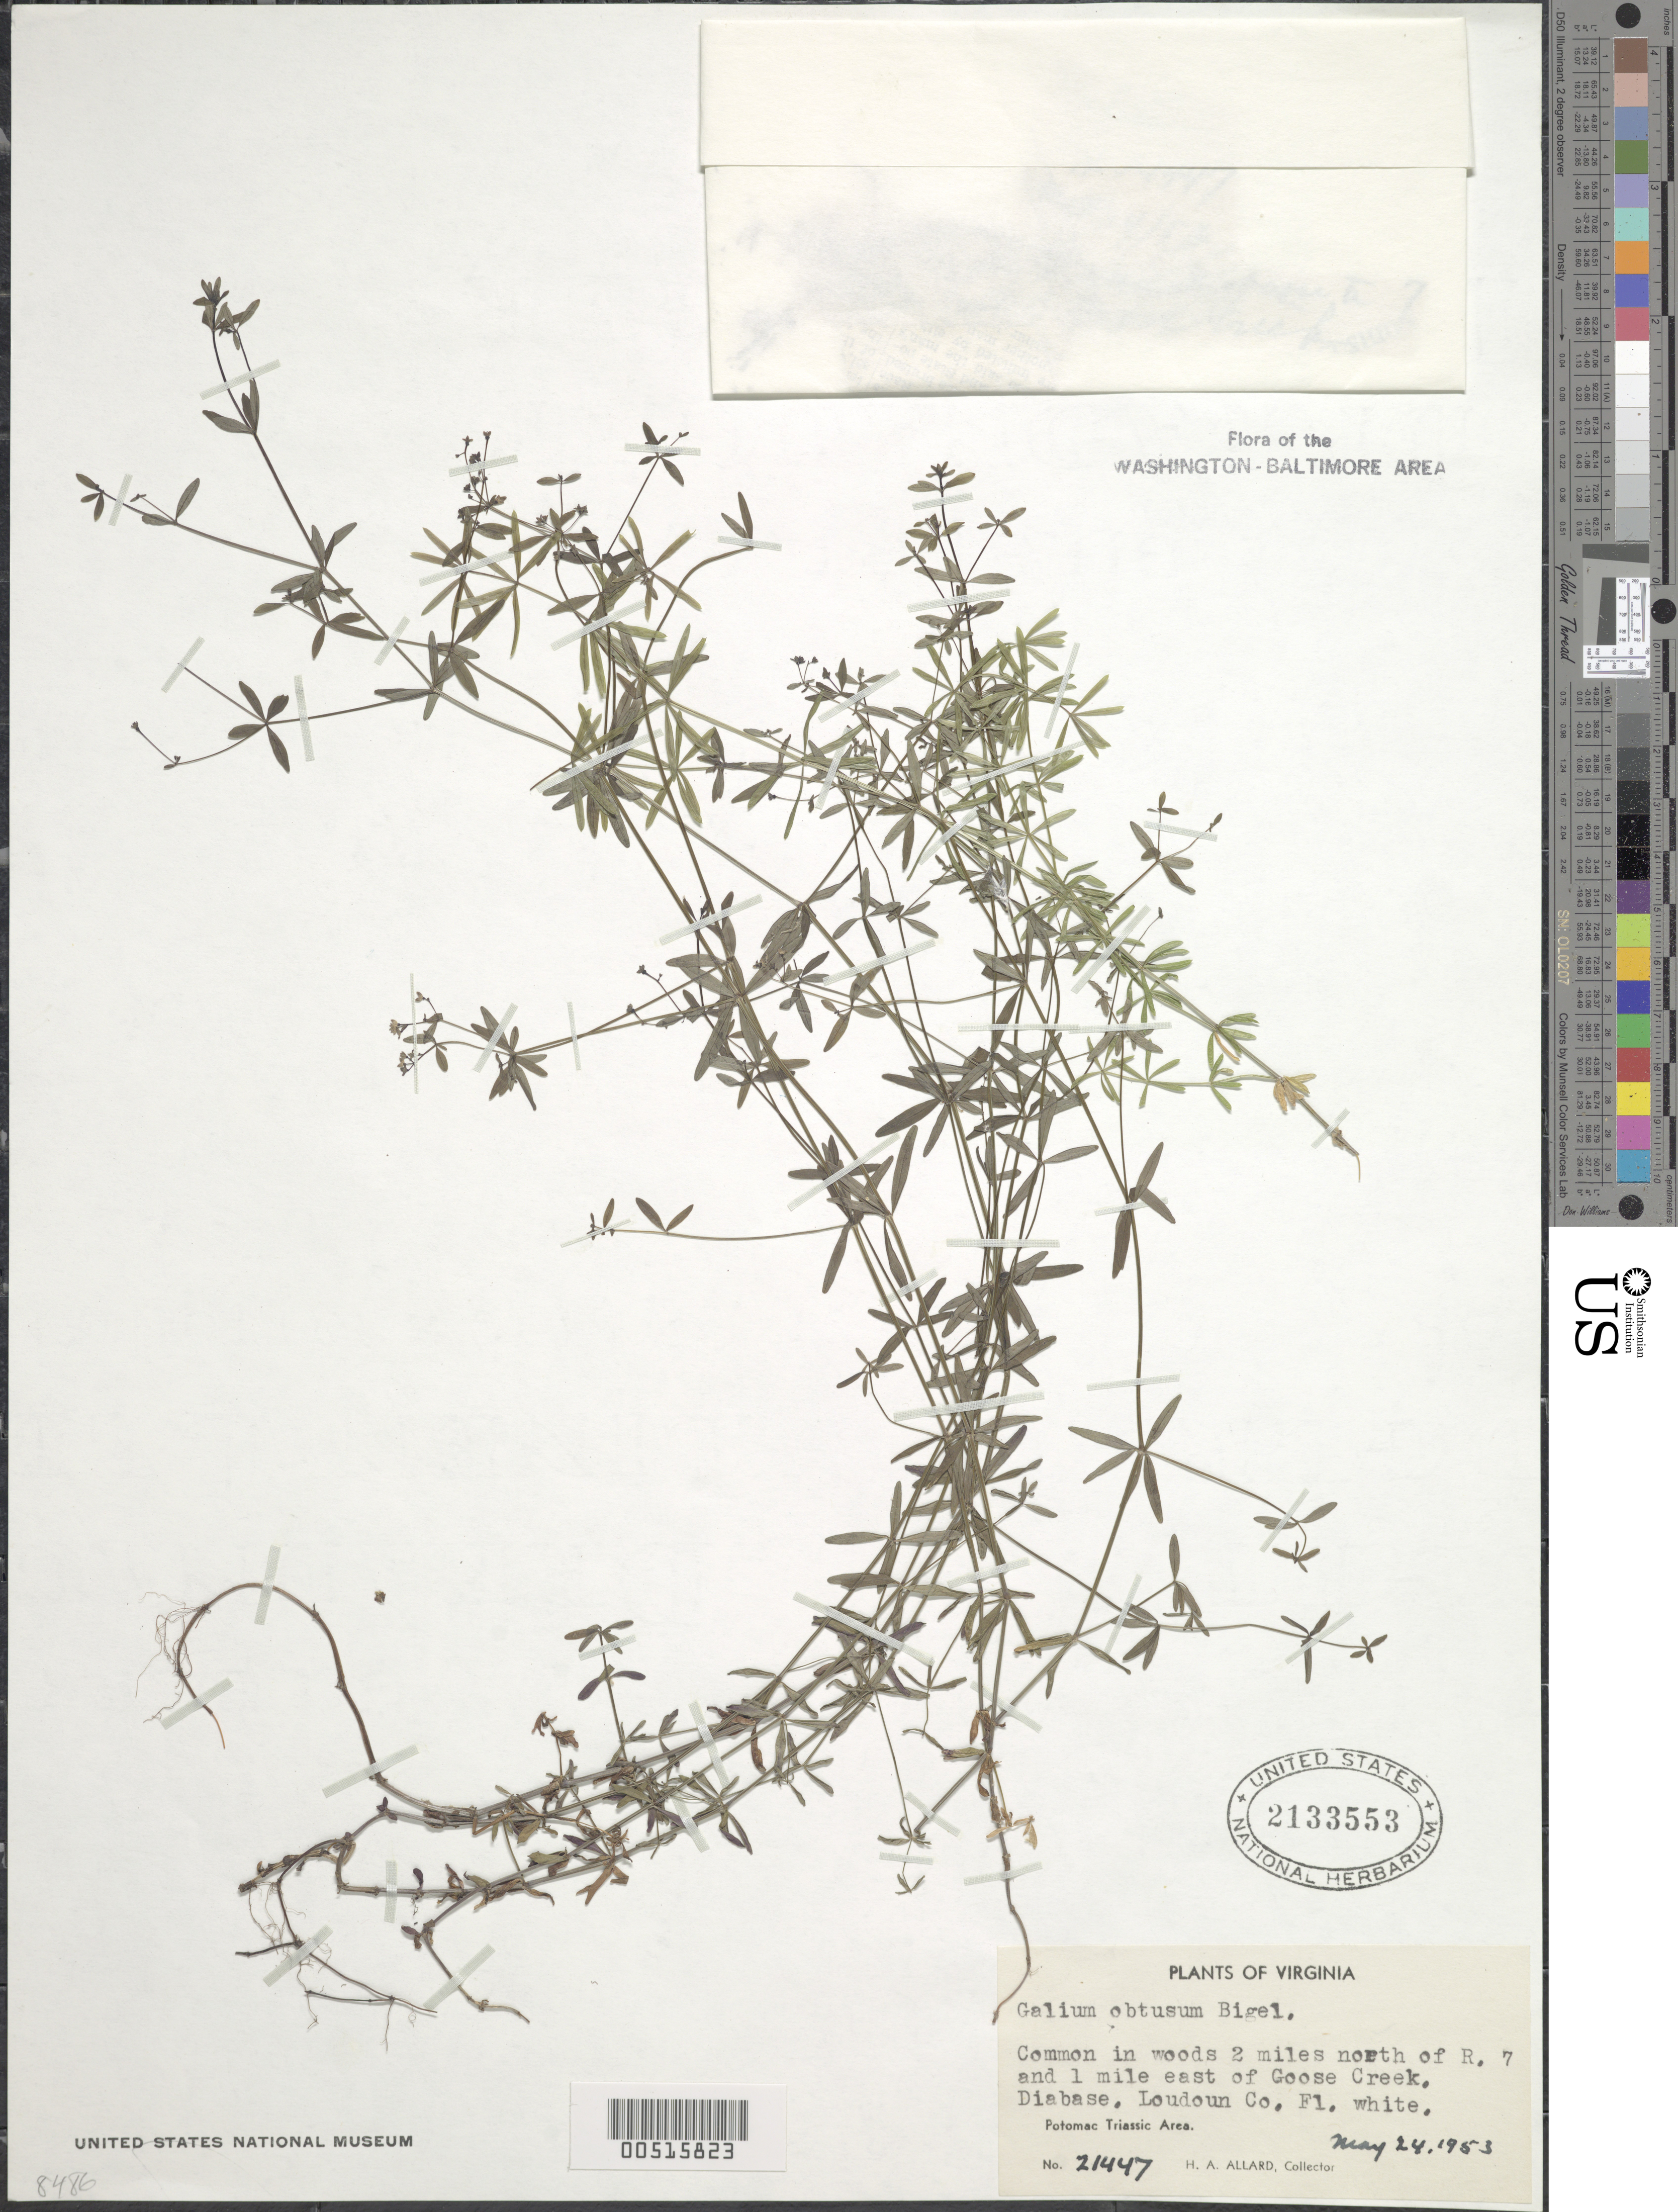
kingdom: Plantae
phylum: Tracheophyta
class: Magnoliopsida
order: Gentianales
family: Rubiaceae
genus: Galium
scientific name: Galium obtusum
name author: Bigelow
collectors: H. A. Allard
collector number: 21447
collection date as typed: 24 May 1953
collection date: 1953-05-24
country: United States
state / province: Virginia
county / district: Loudoun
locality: Rt. 7, 2 mi. N of, 1 mi. E of Goose Creek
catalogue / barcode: US 2133553